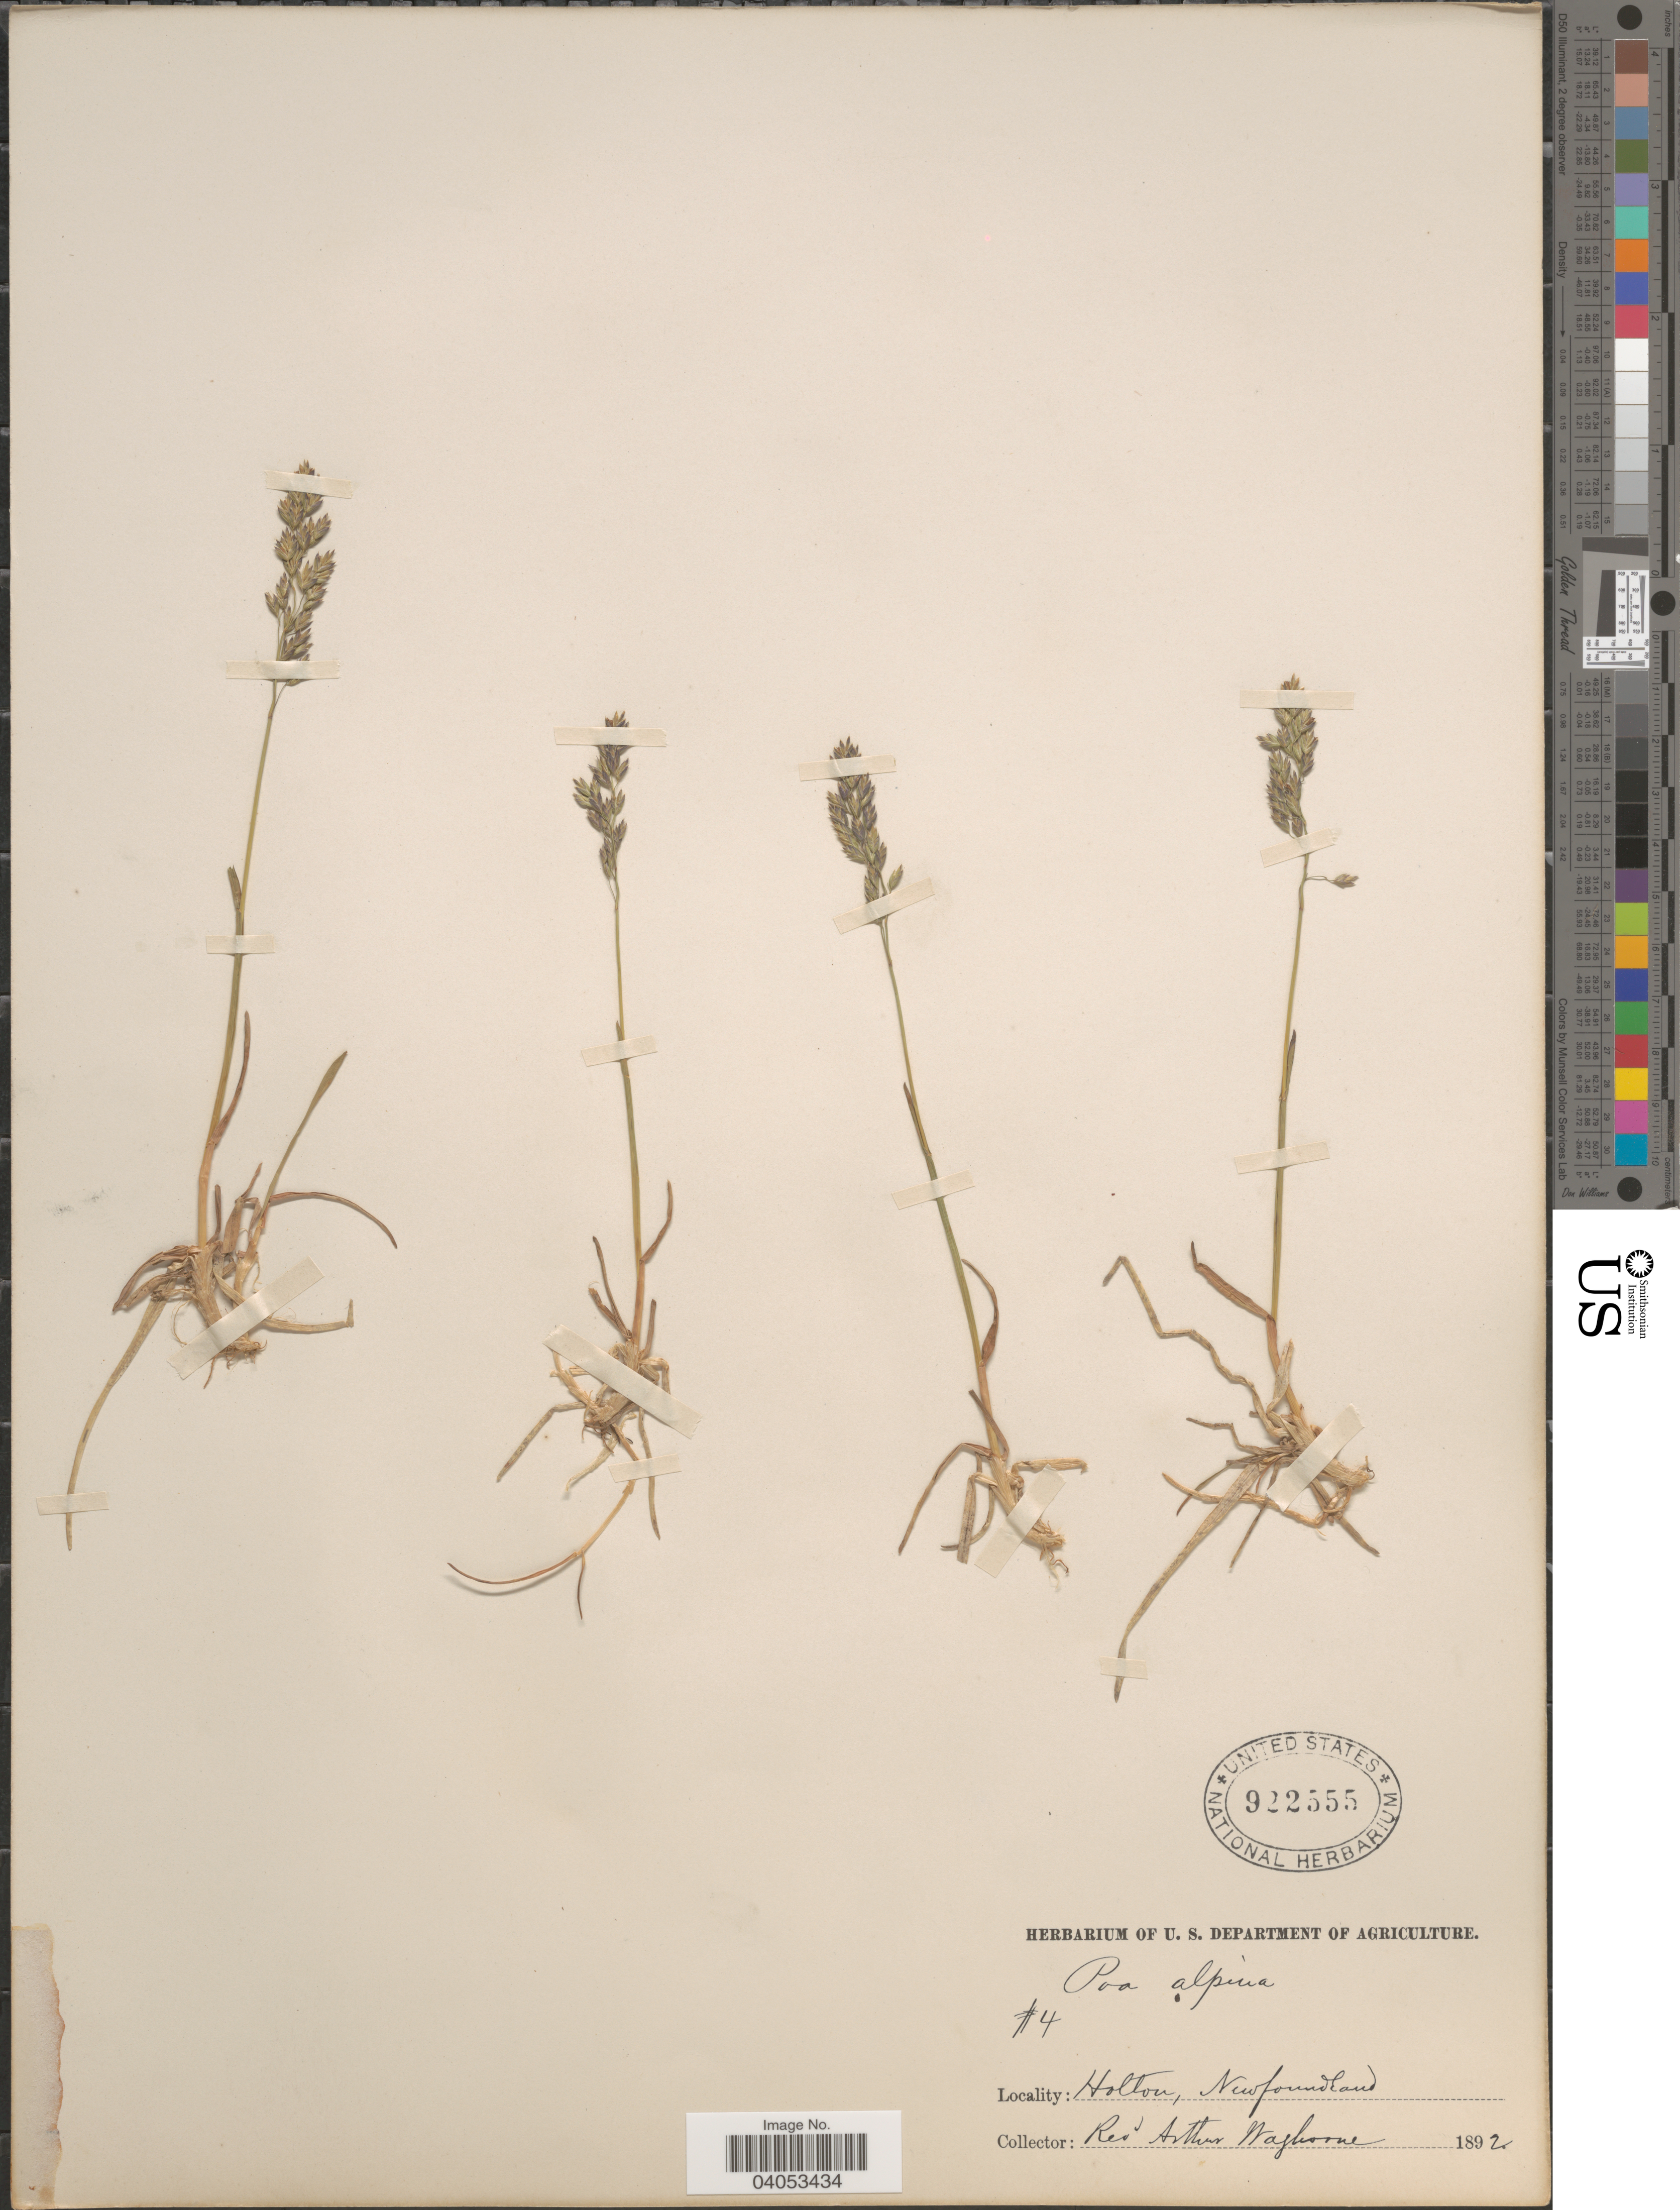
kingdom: Plantae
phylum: Tracheophyta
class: Liliopsida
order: Poales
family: Poaceae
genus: Poa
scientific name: Poa alpina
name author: L.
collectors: A. Waghorne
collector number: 4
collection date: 1892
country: Canada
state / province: Newfoundland and Labrador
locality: Holton.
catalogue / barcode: US 922555